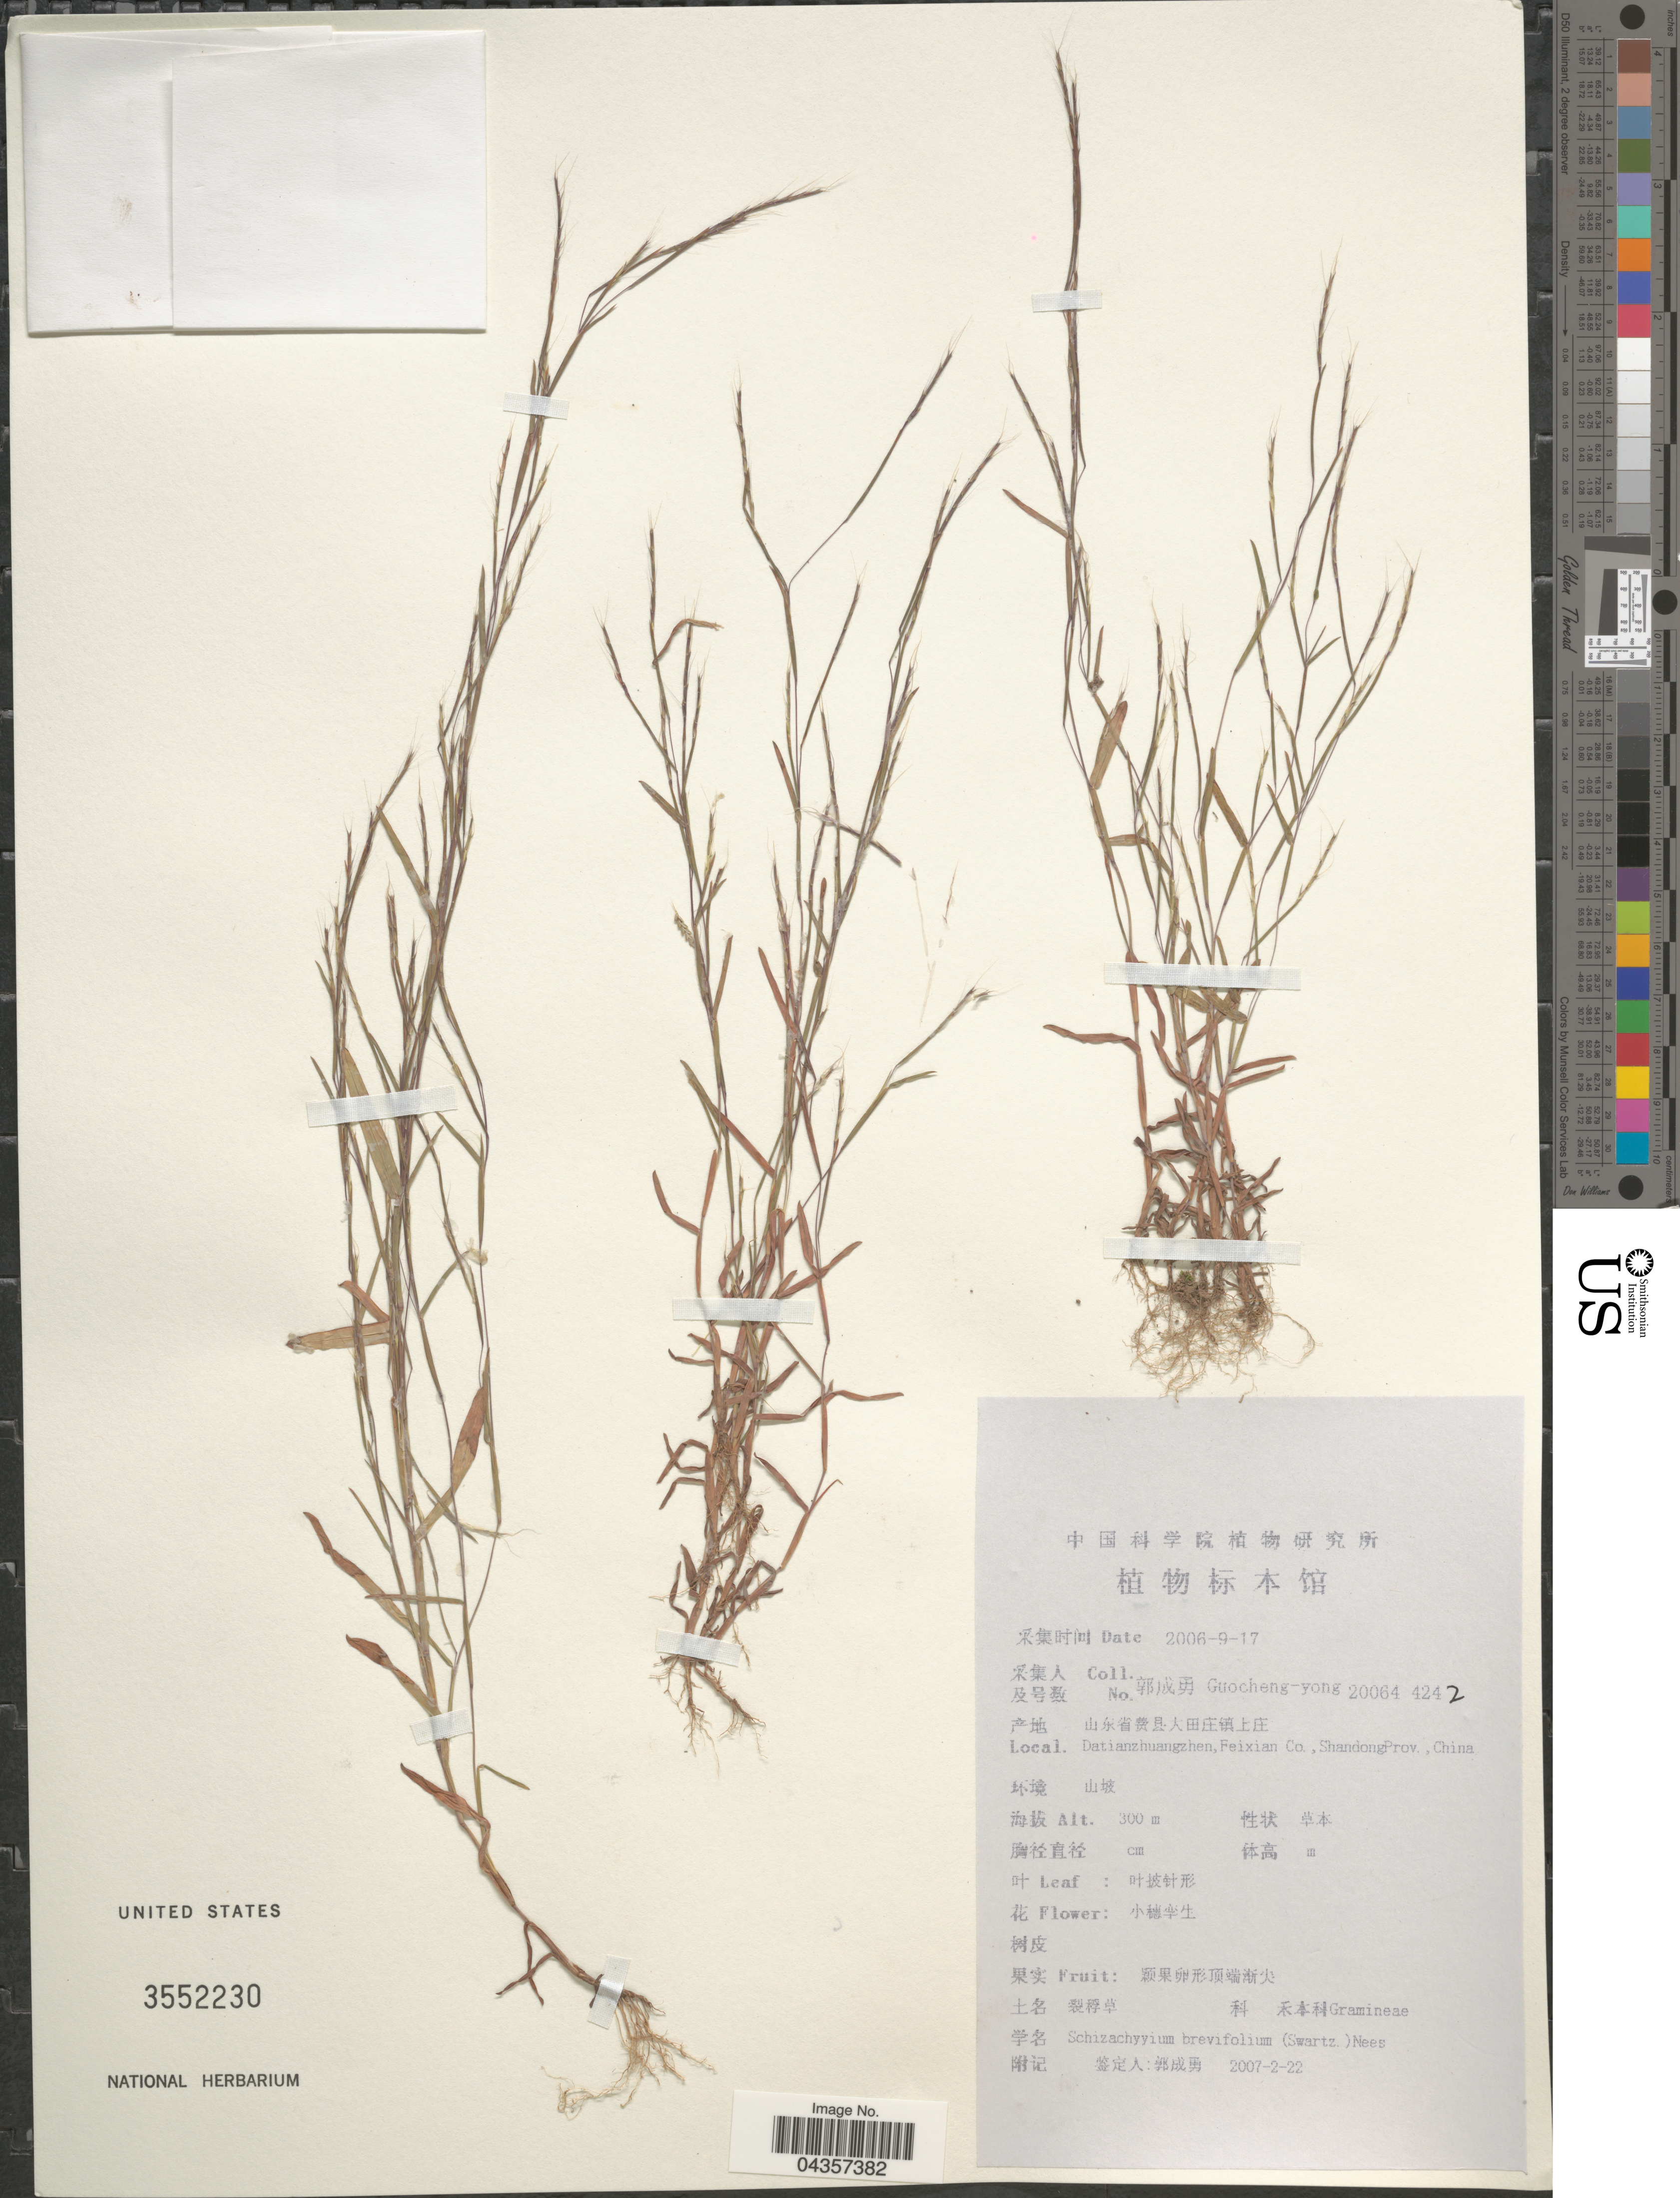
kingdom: Plantae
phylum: Tracheophyta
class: Liliopsida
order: Poales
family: Poaceae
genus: Schizachyrium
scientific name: Schizachyrium brevifolium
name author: (Sw.) Nees ex Büse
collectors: Guo cheng-yong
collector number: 20064-424 2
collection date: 2006-09-17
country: China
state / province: Shandong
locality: Datianzhuangzhen, Feixian Co.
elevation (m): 300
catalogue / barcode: US 3552230